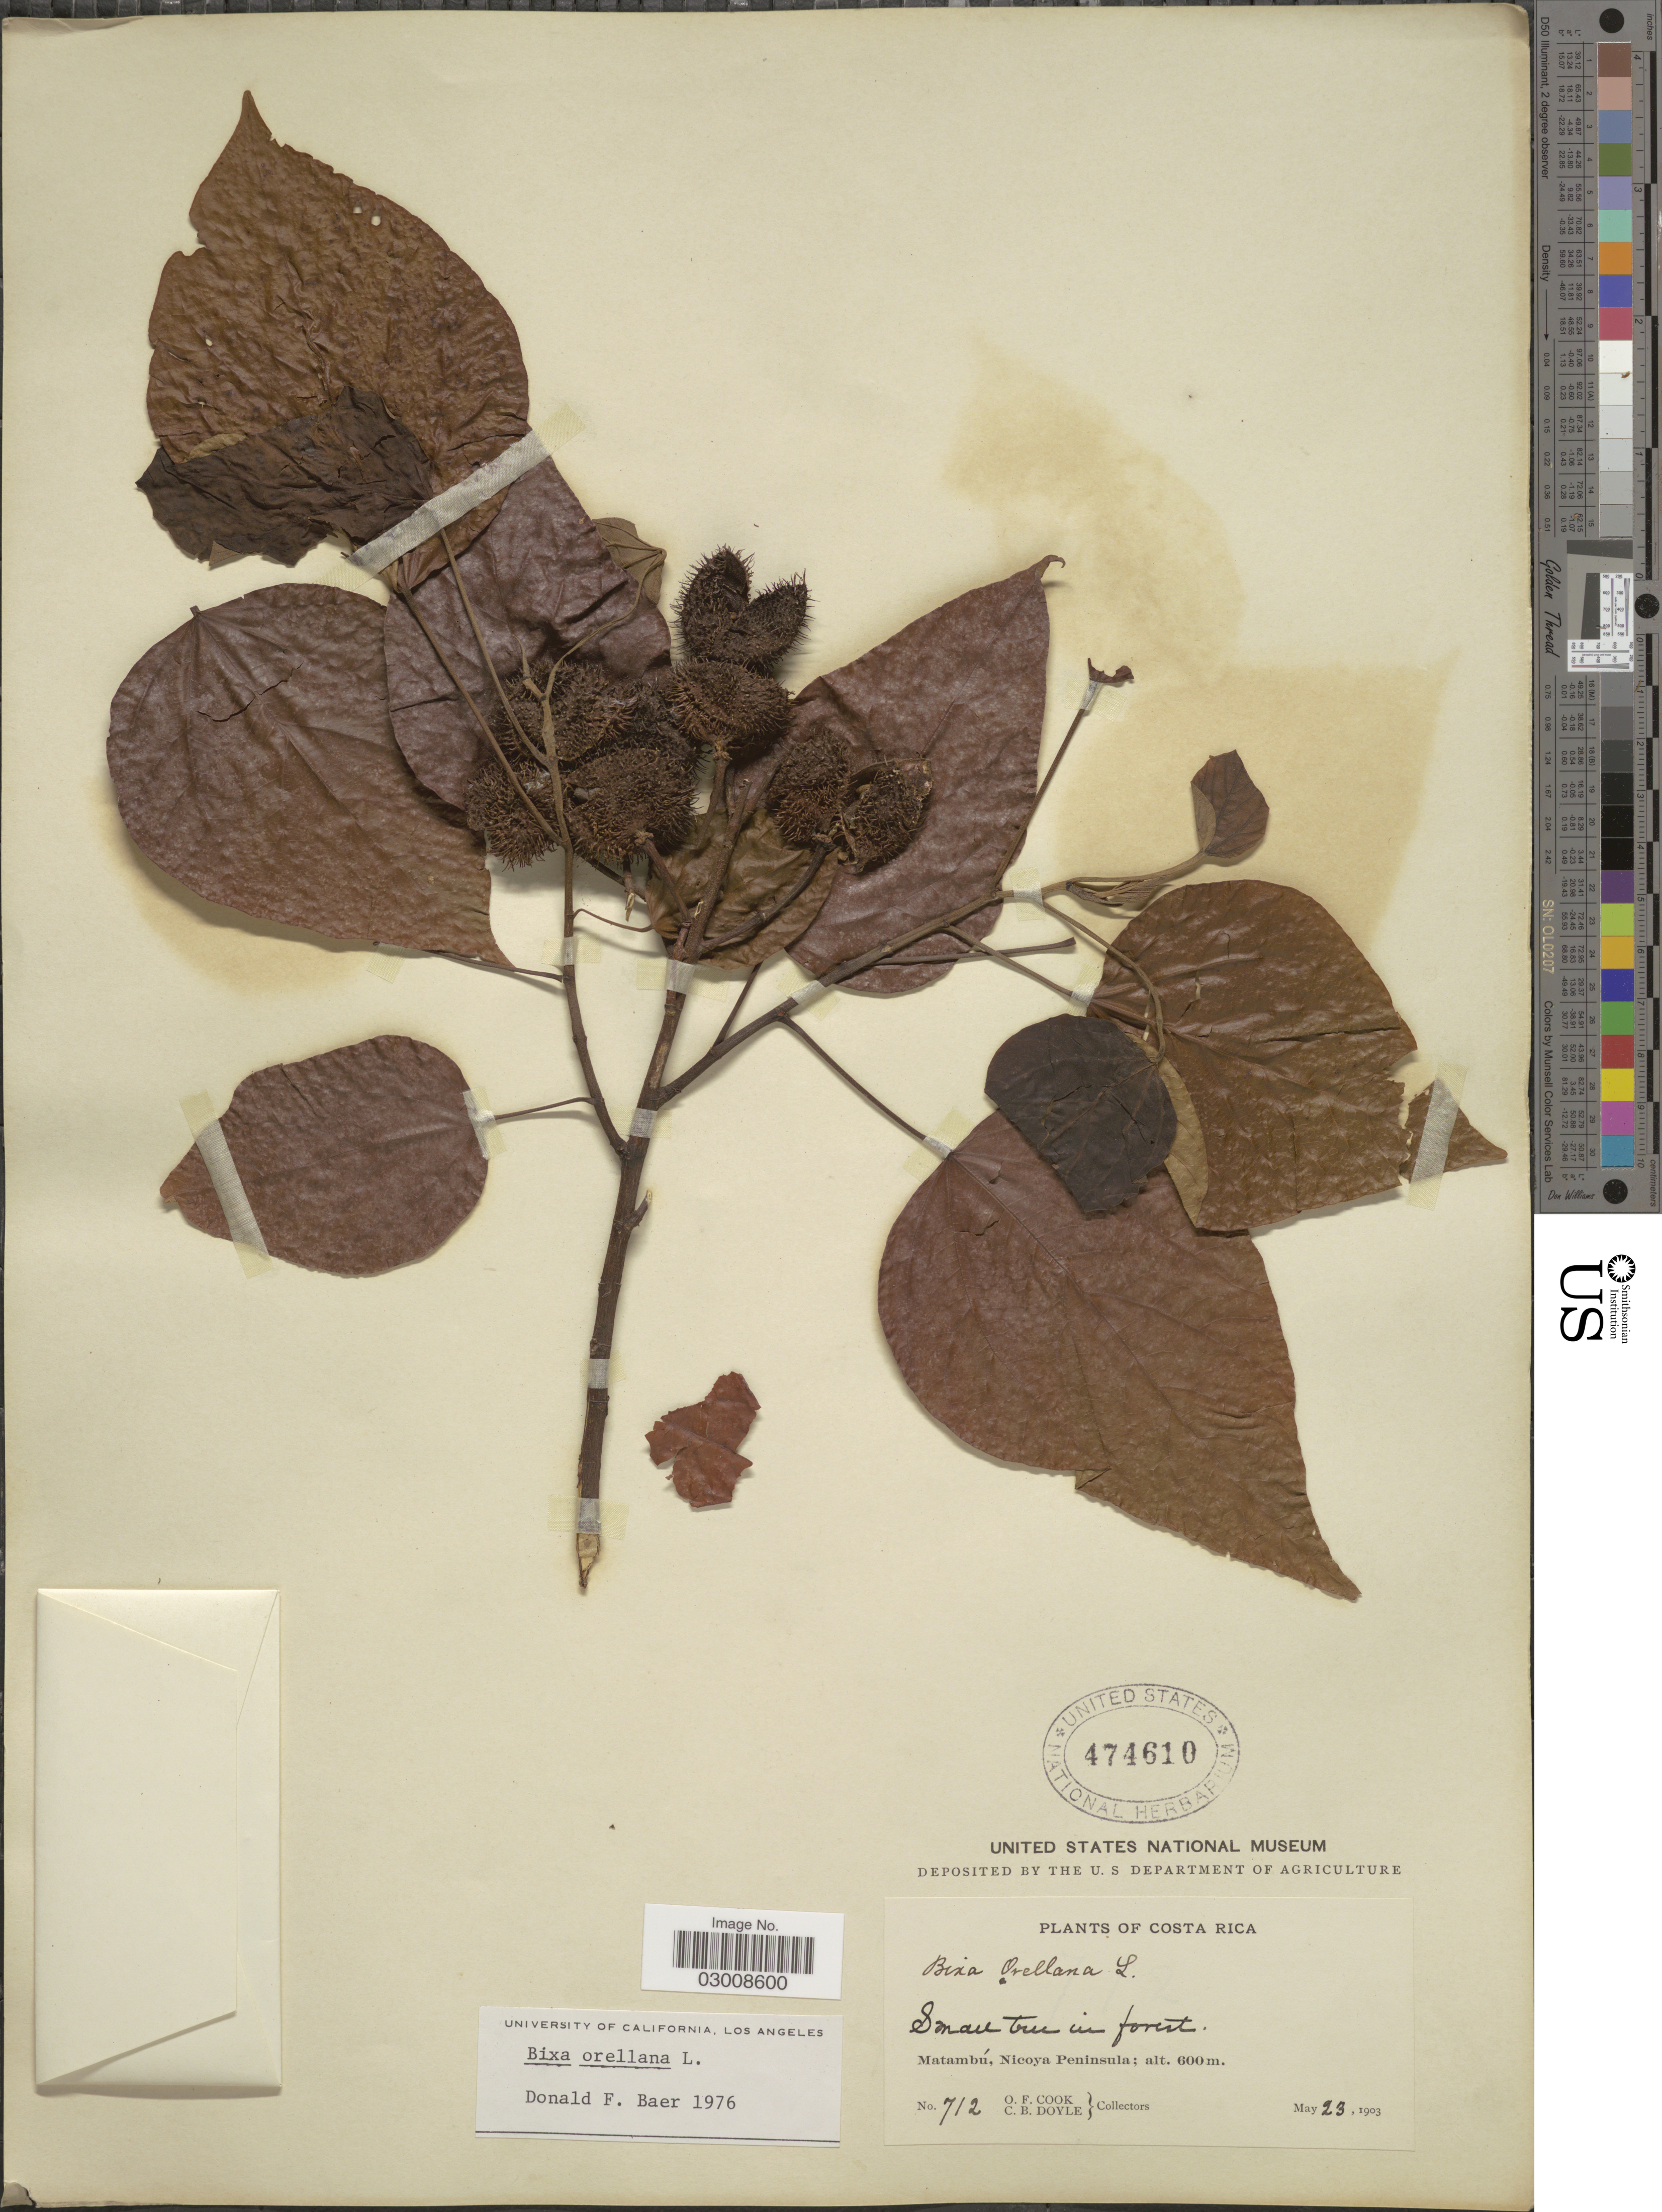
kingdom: Plantae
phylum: Tracheophyta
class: Magnoliopsida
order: Malvales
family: Bixaceae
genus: Bixa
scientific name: Bixa orellana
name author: L.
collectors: O. F. Cook & C. Doyle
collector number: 712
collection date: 1903-05-23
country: Costa Rica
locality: Matambú, Nicoya Peninsula.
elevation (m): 600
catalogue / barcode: US 474610